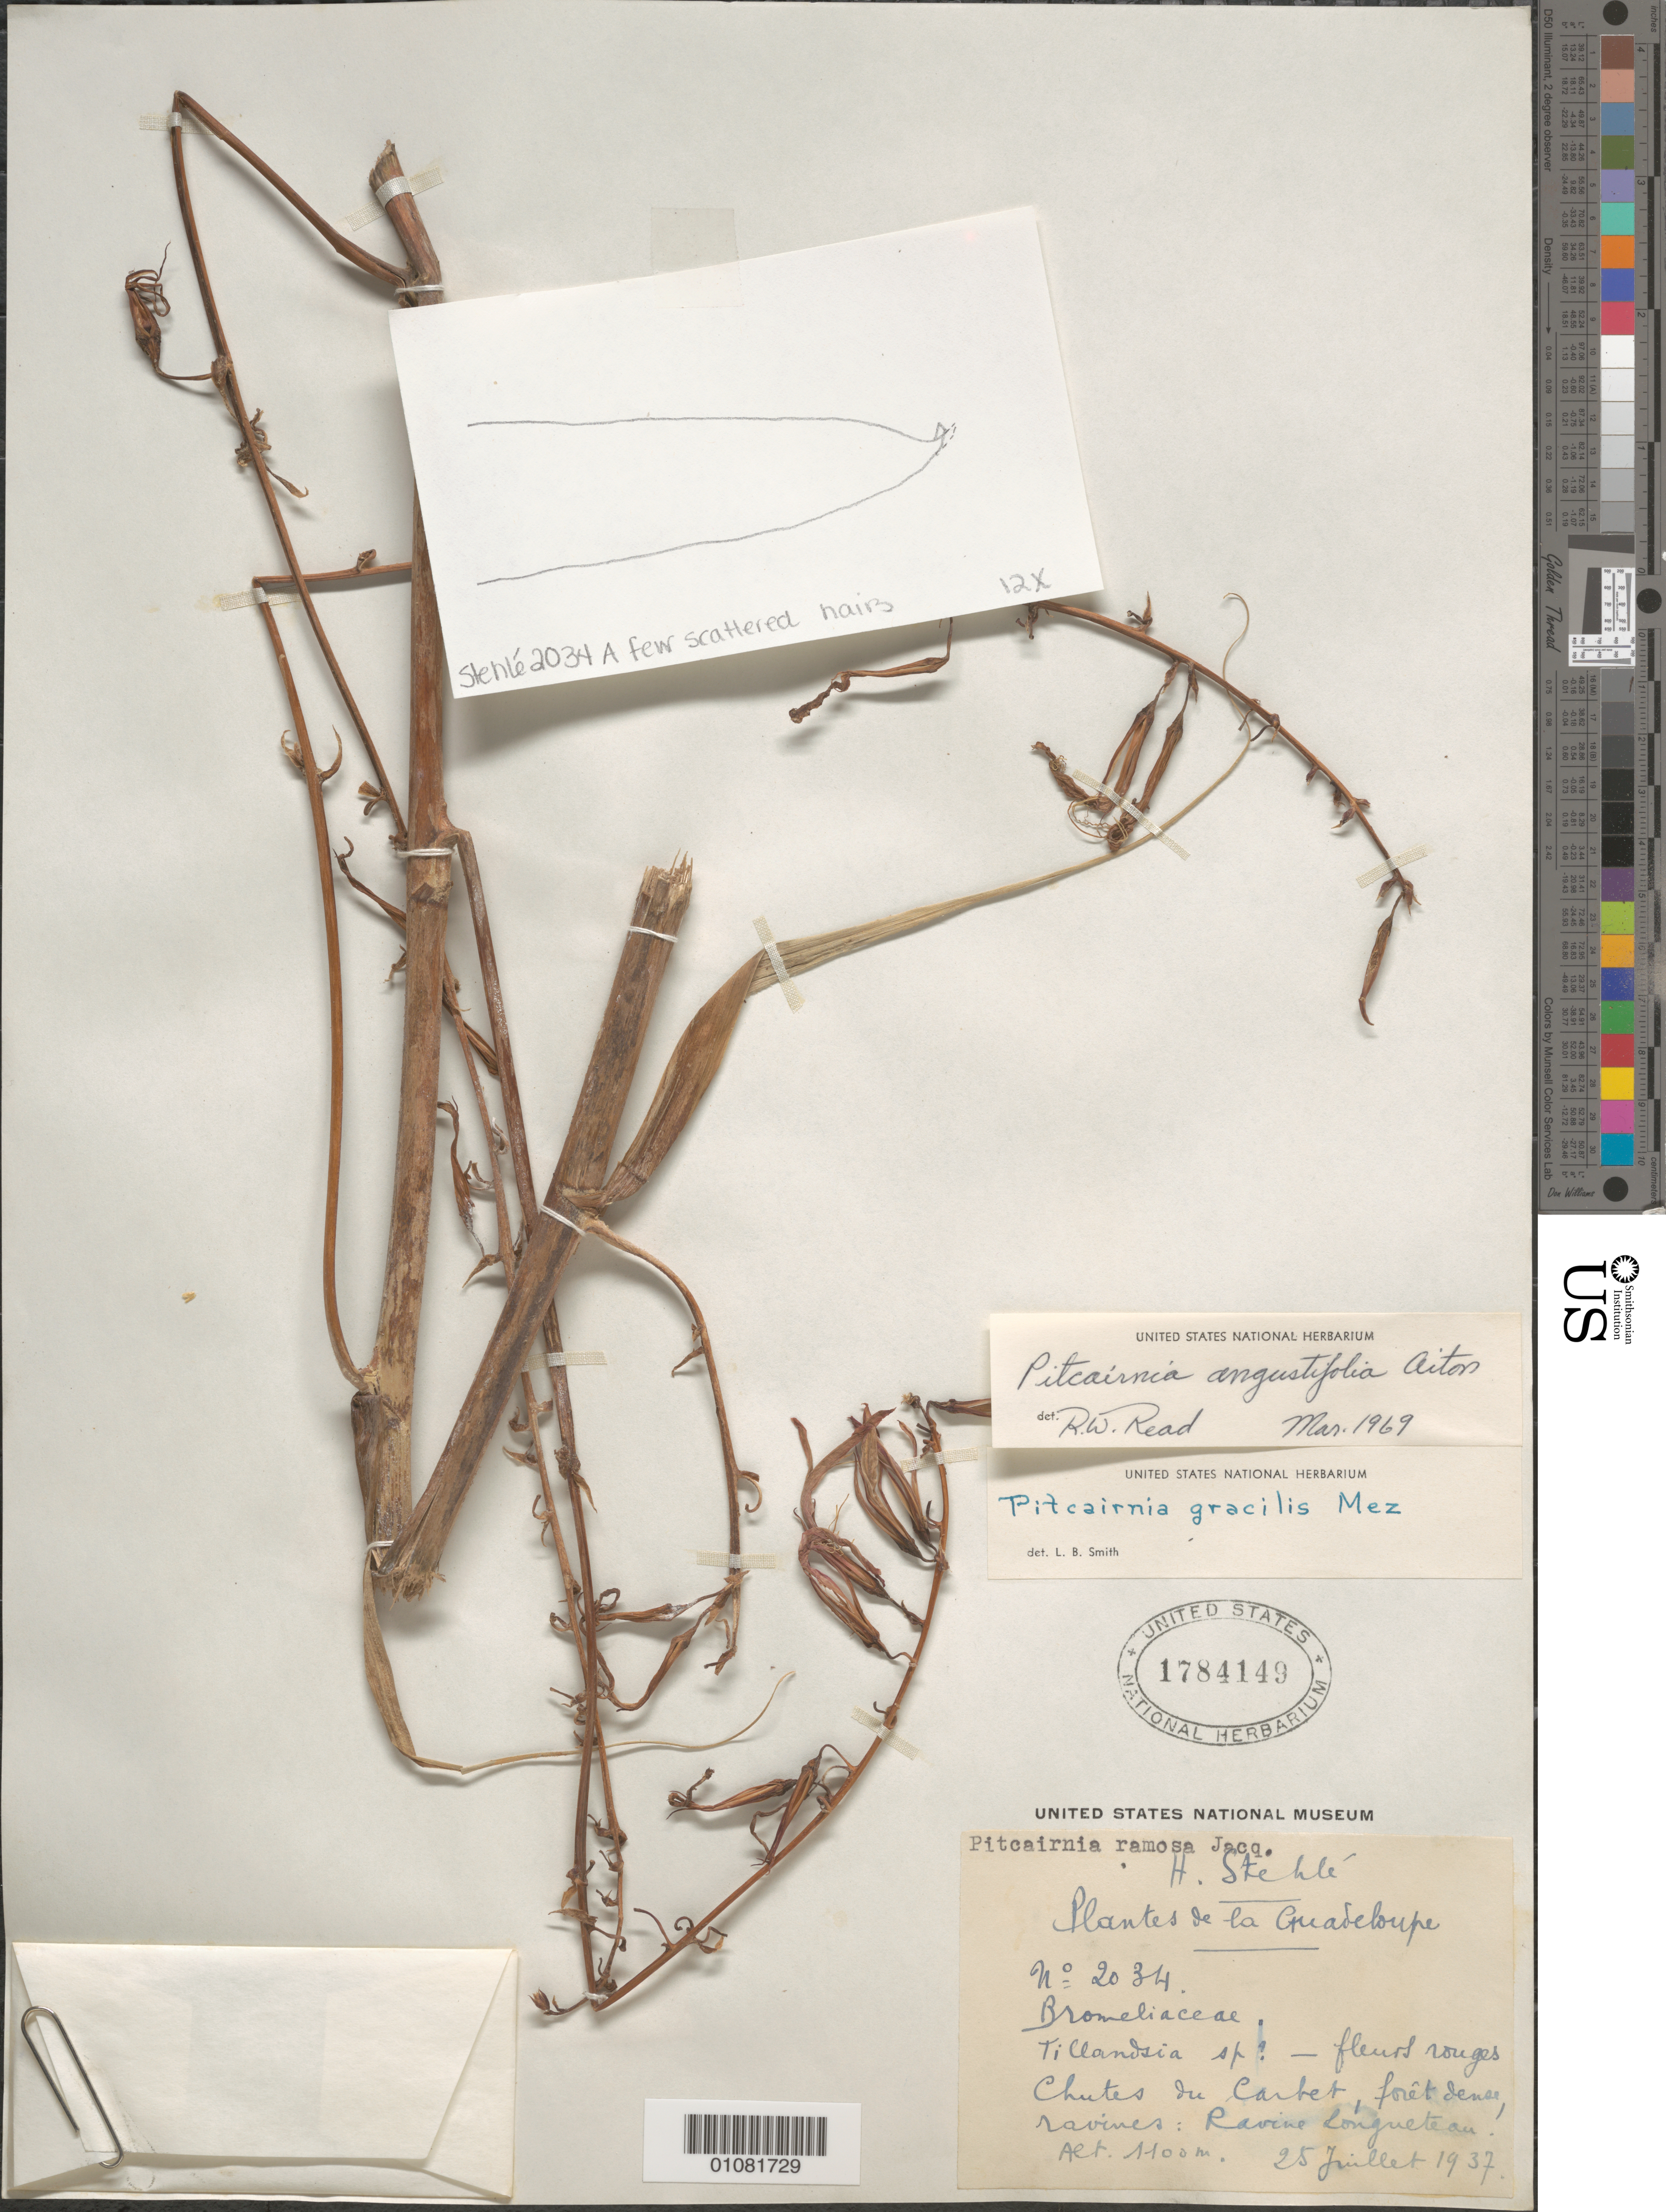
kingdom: Plantae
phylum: Tracheophyta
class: Liliopsida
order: Poales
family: Bromeliaceae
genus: Pitcairnia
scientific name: Pitcairnia angustifolia var. angustifolia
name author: Sol. ex Aiton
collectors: H. Stehlé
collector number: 2034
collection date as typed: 25 Jul 1937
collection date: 1937-07-25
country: Guadeloupe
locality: Chutes du Carbet, forêt dense, ravines : Ravine Longueteau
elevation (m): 1100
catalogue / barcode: US 1784149